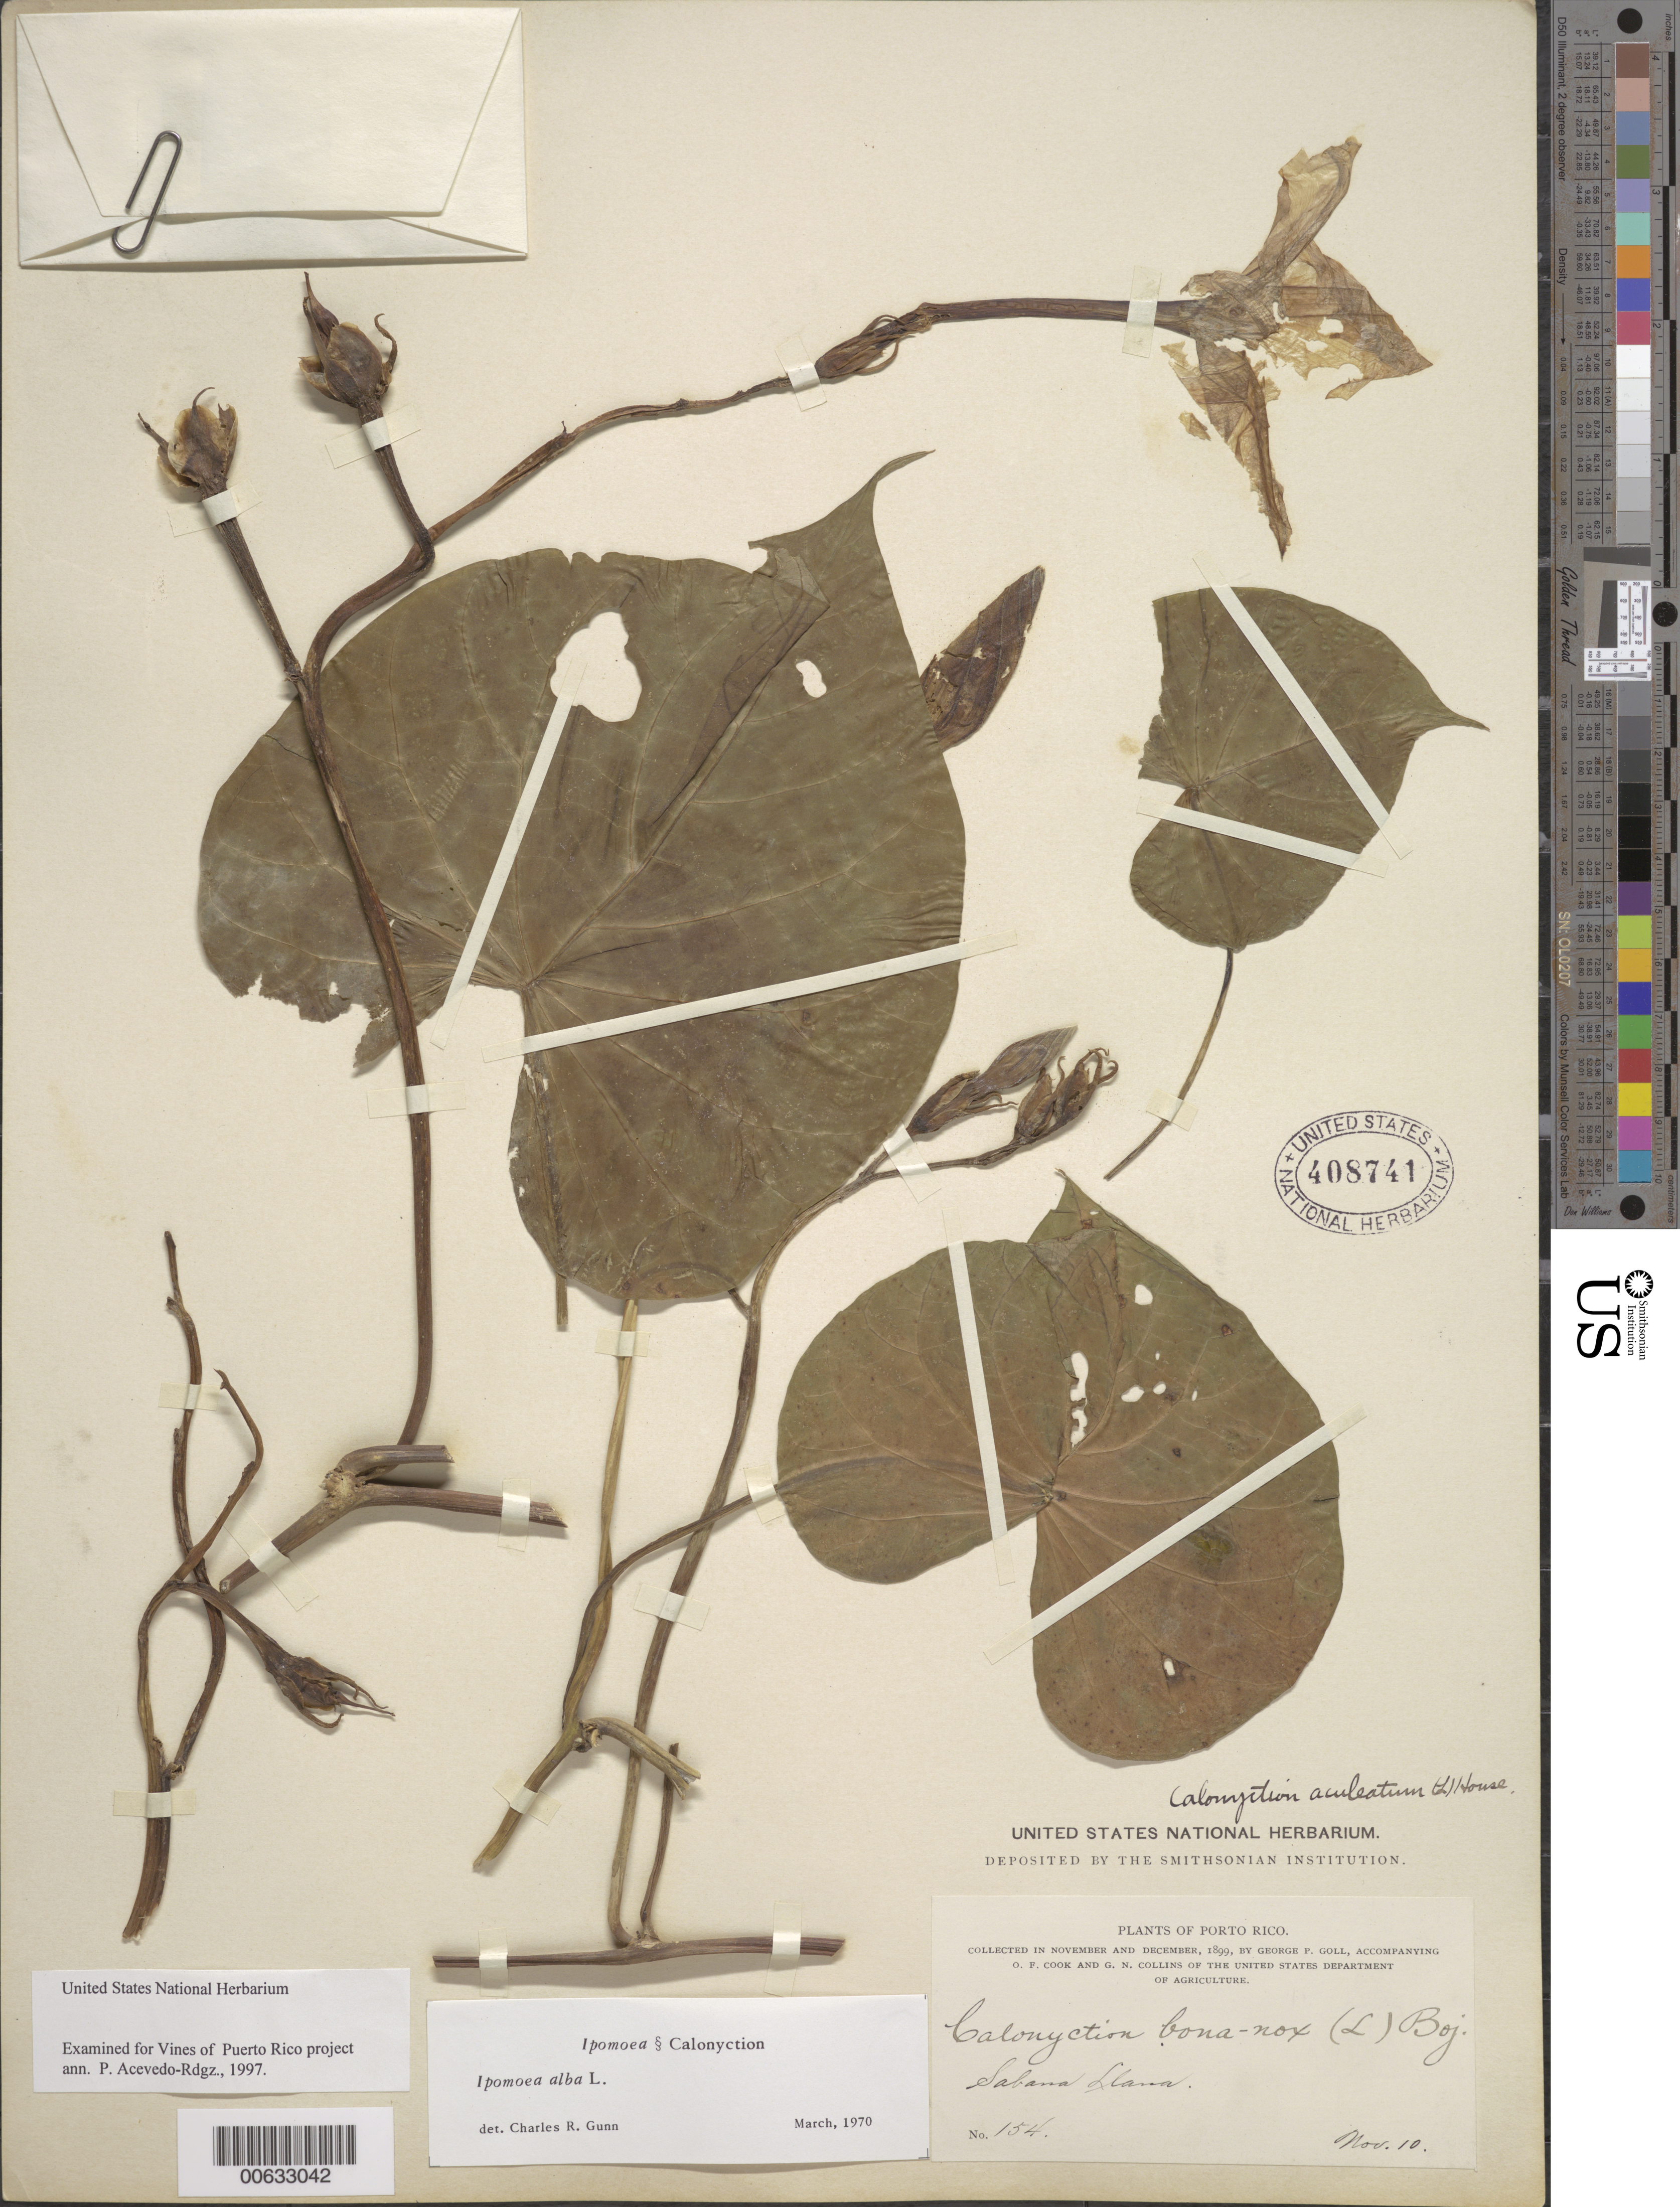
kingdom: Plantae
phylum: Tracheophyta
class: Magnoliopsida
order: Solanales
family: Convolvulaceae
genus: Ipomoea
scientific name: Ipomoea alba L.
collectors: G. P. Goll, O. F. Cook & G. Collins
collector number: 154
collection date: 1899-11-10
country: Puerto Rico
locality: Porto Rico, Sabana Llana.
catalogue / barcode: US 408741